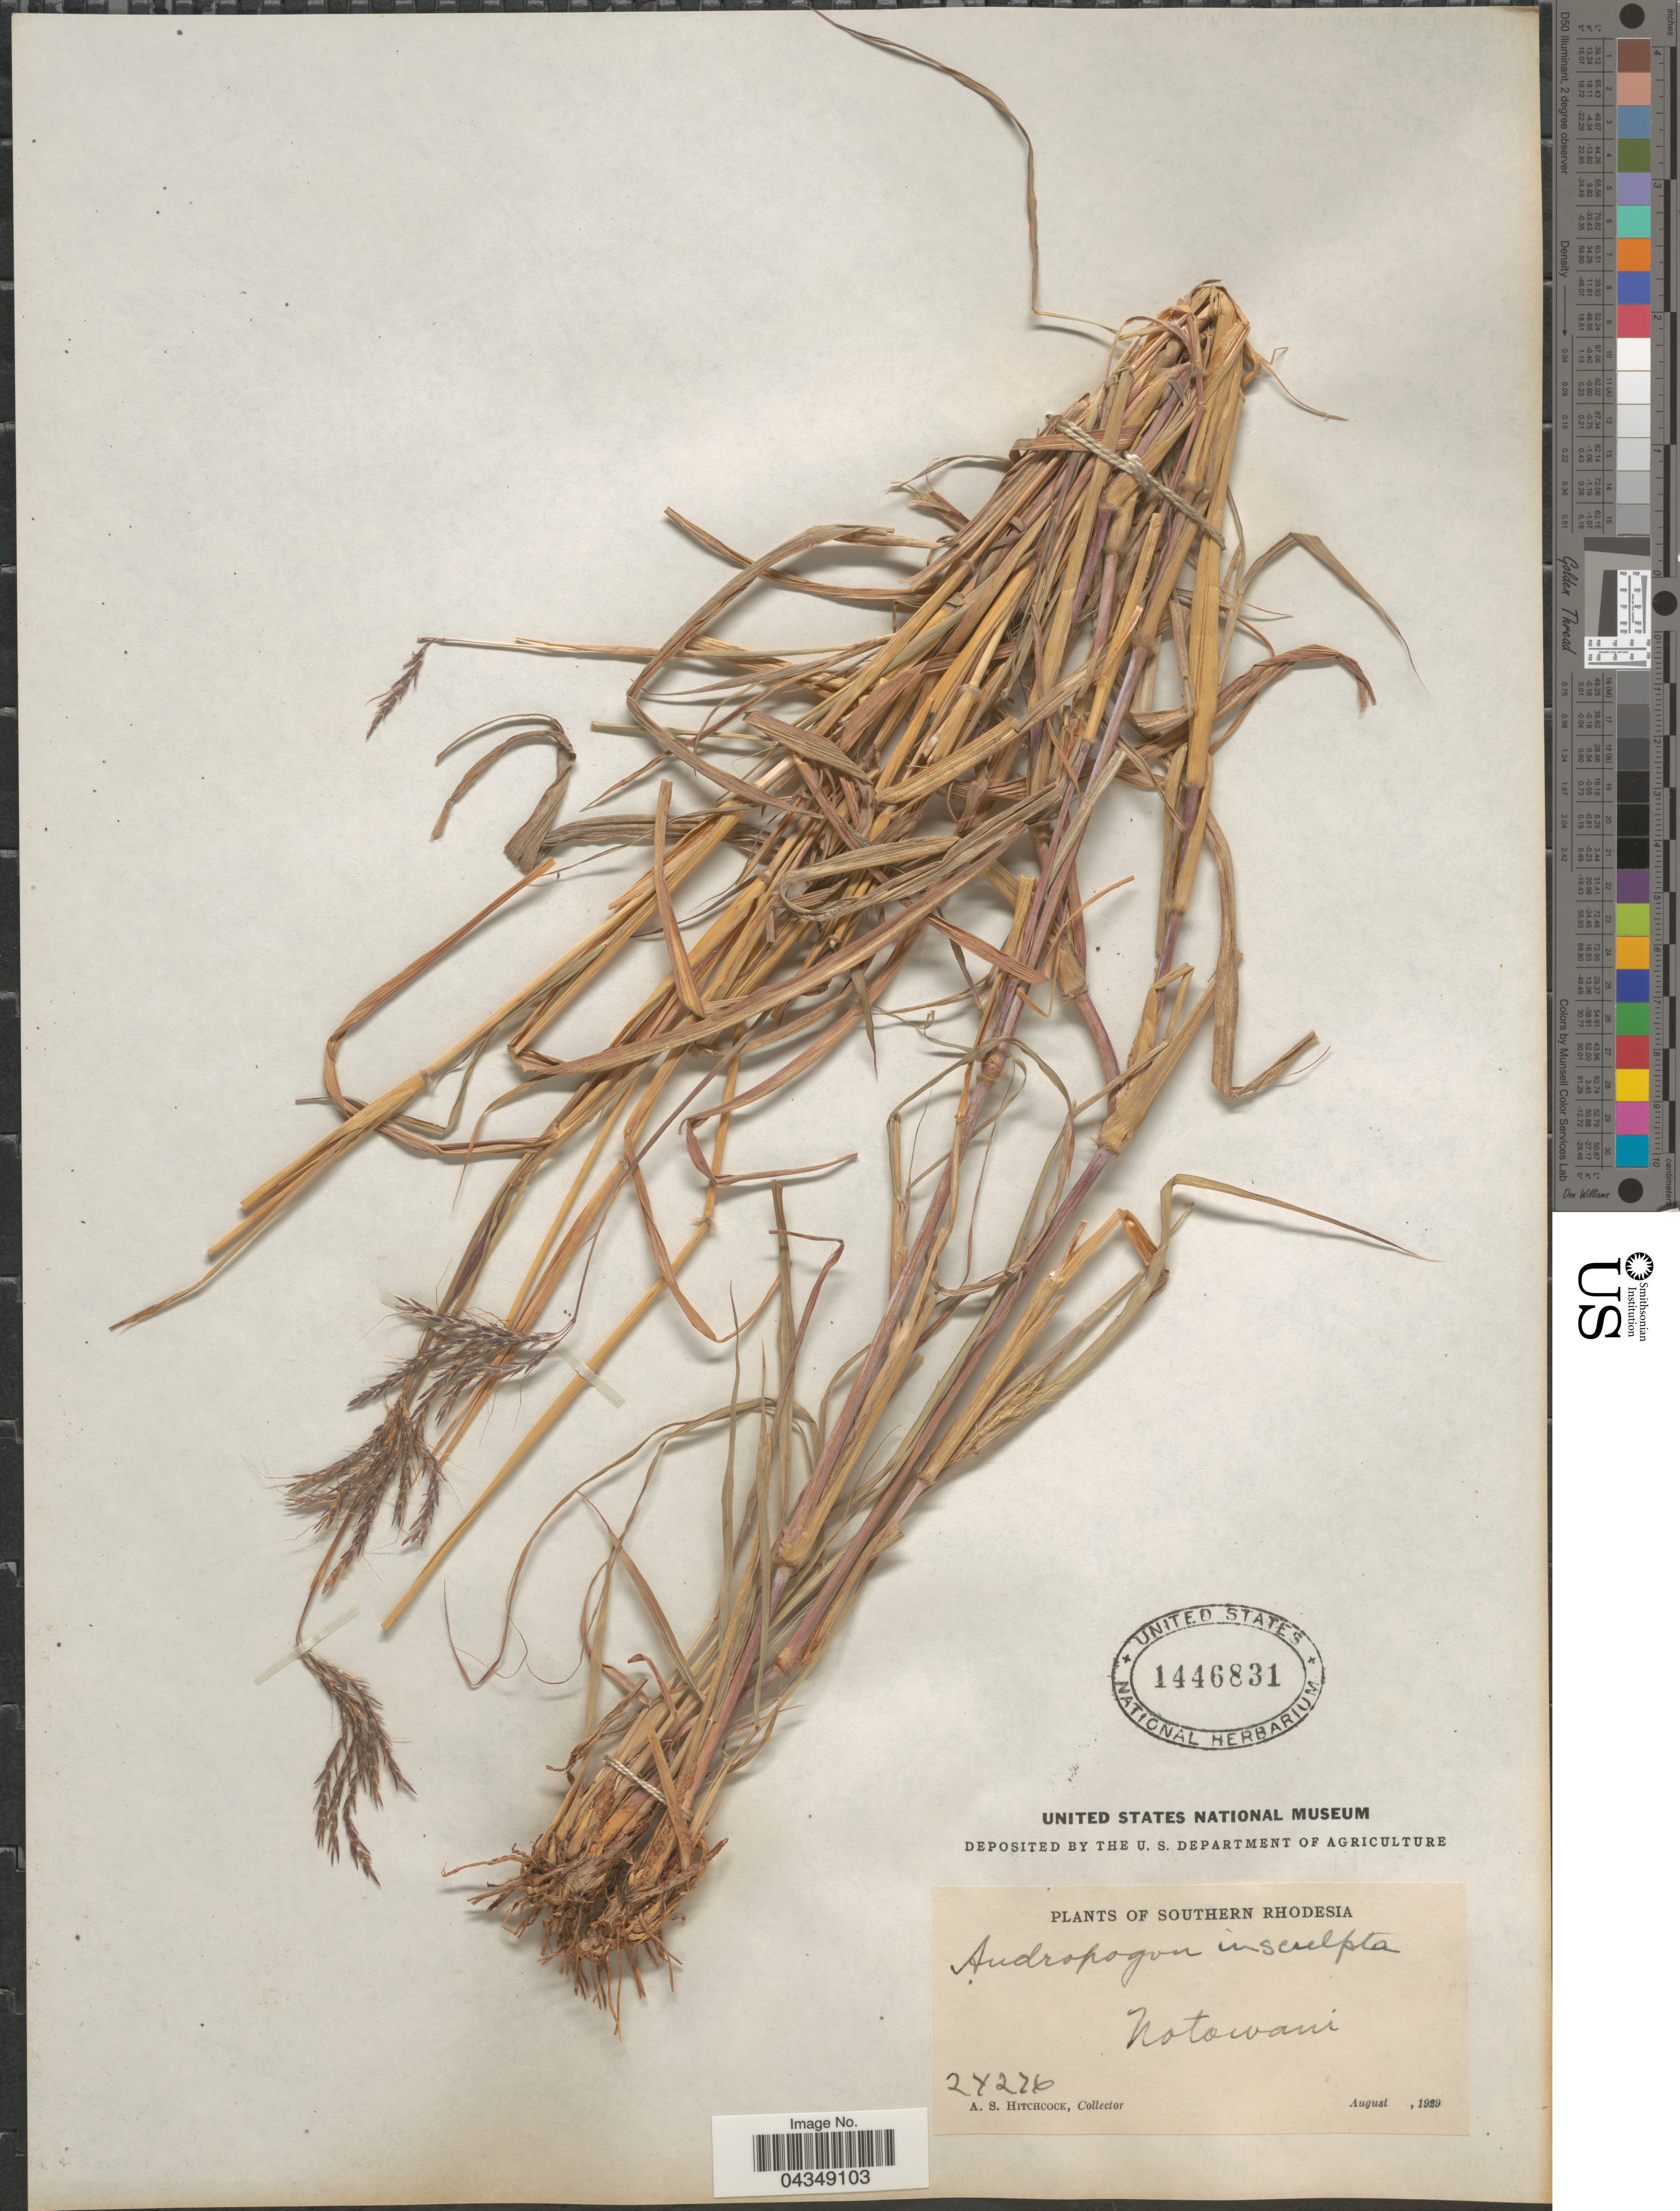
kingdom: Plantae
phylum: Tracheophyta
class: Liliopsida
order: Poales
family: Poaceae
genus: Bothriochloa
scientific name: Bothriochloa insculpta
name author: (Hochst. ex A. Rich.) A. Camus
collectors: A. S. Hitchcock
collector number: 24276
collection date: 1929-08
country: Zimbabwe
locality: Southern Rhodesia. Notowani.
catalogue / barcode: US 1446831